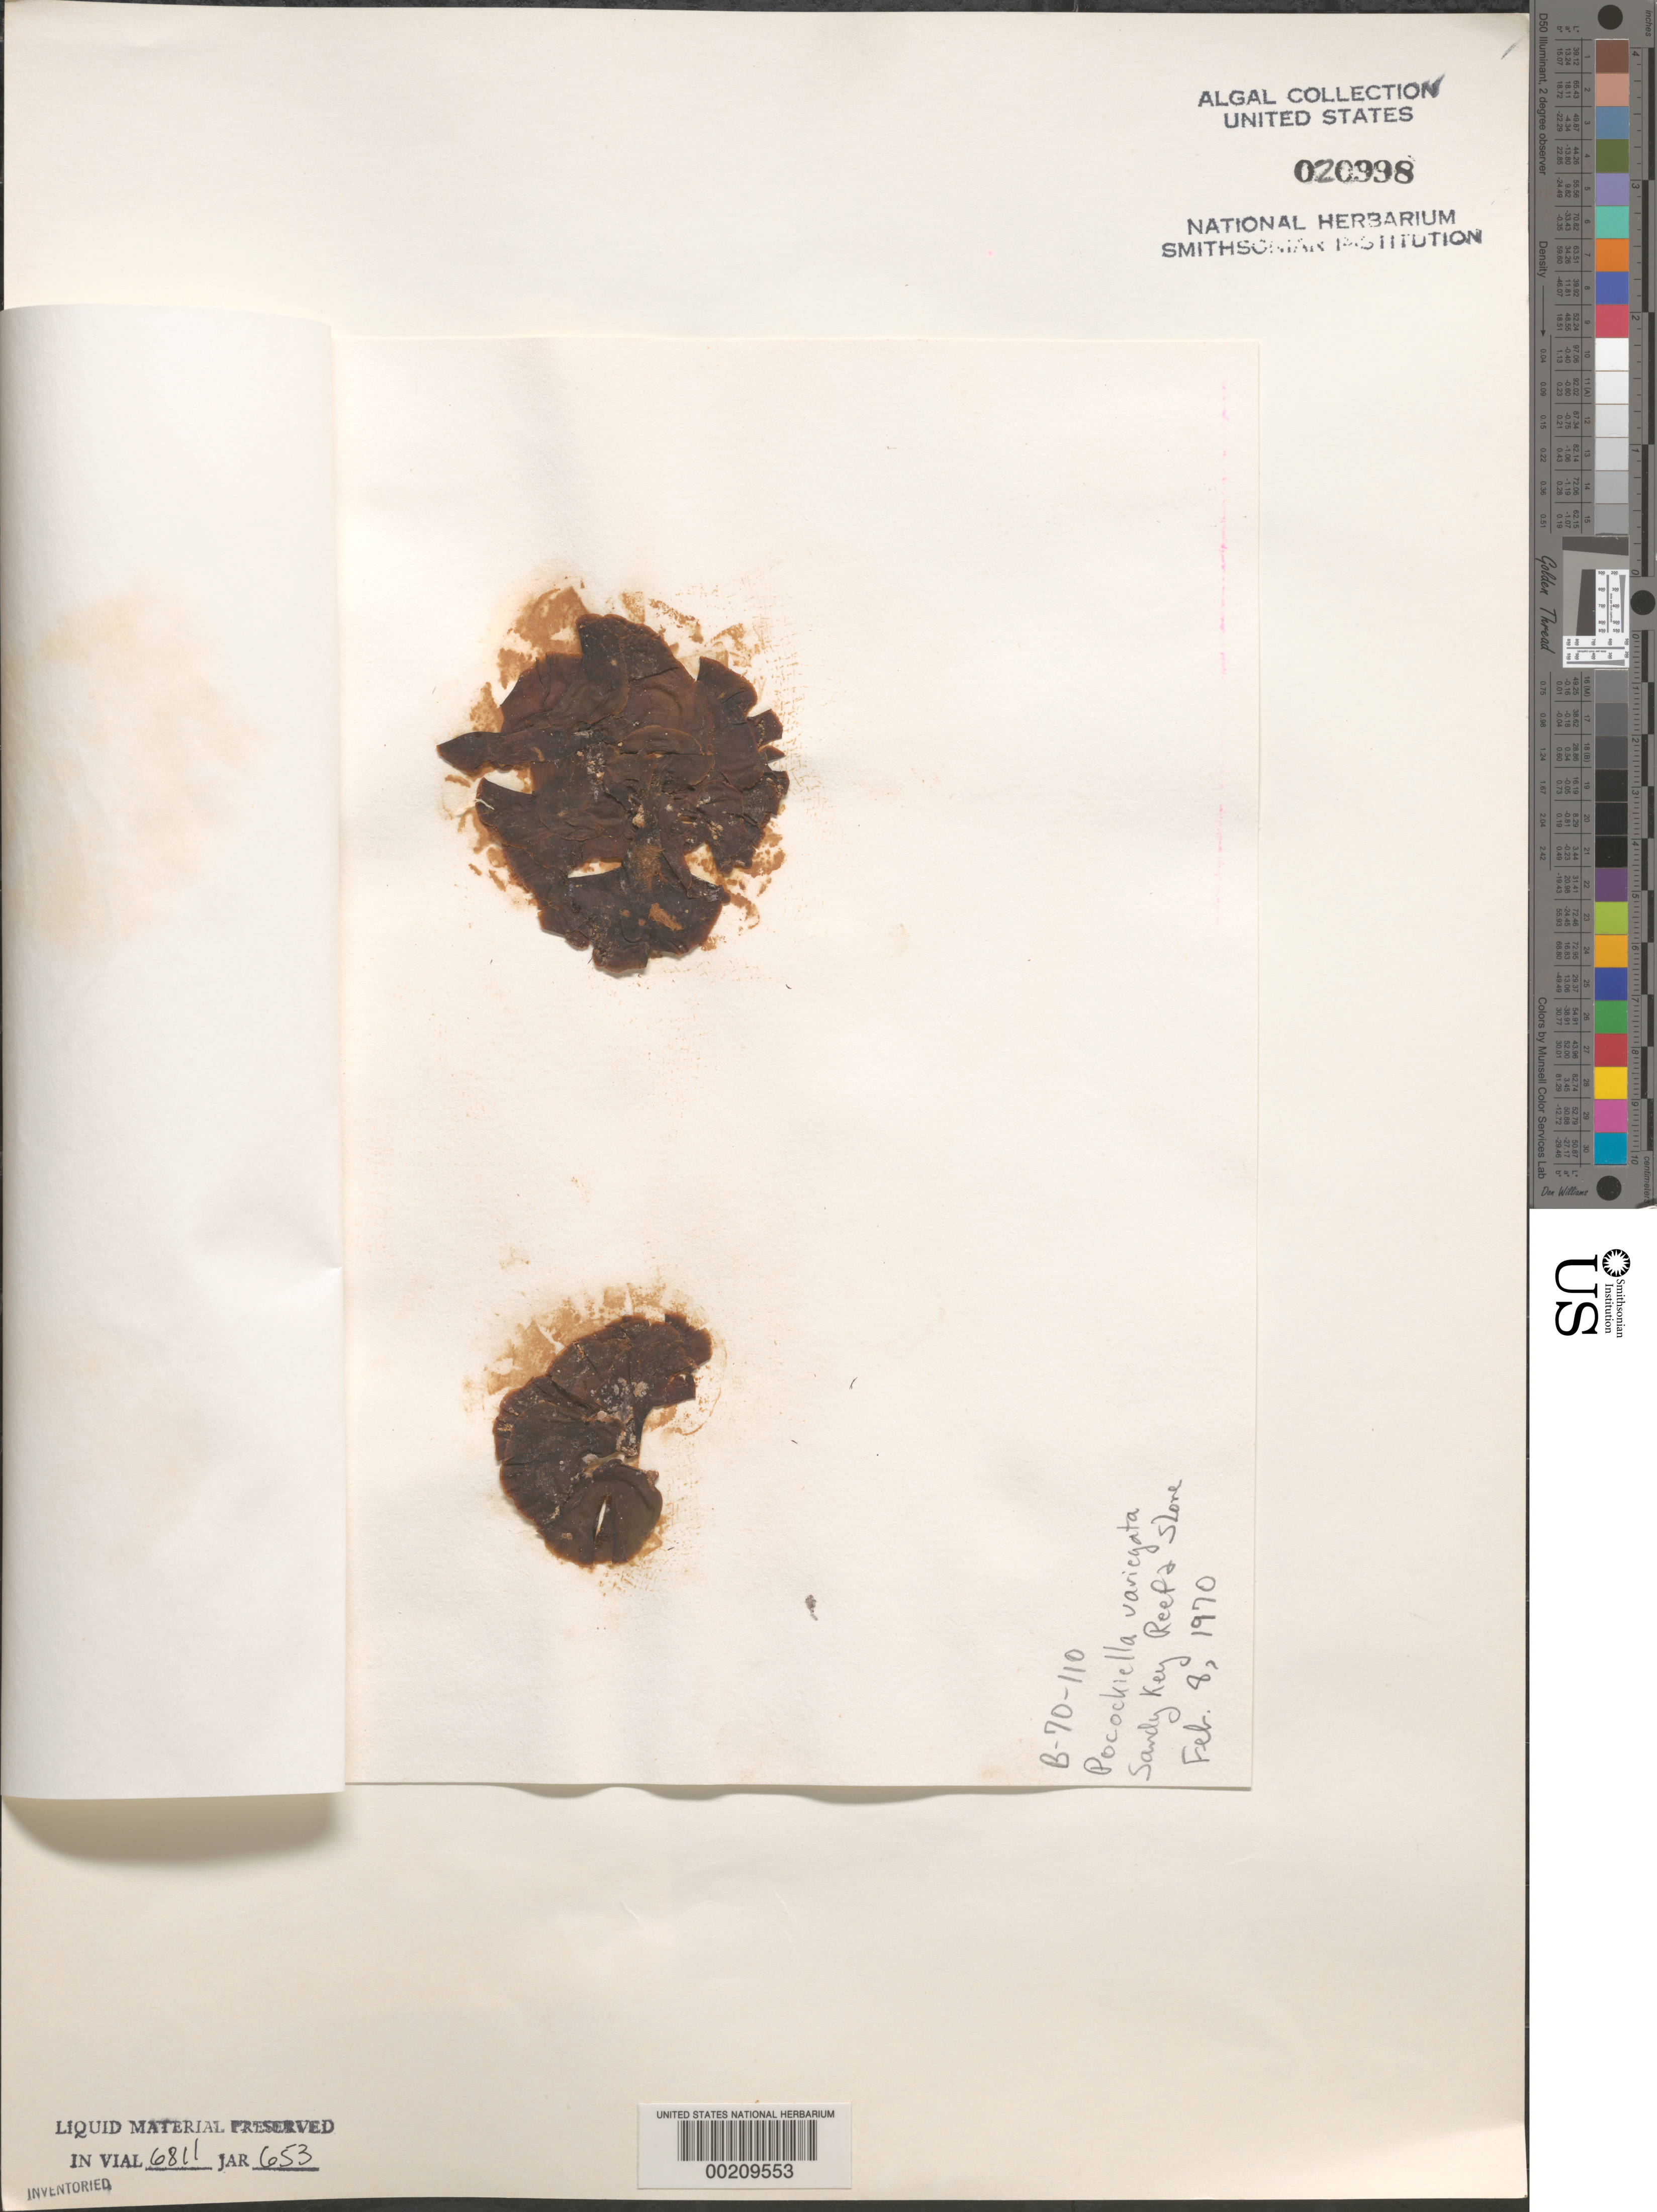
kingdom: Chromista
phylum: Ochrophyta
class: Phaeophyceae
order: Dictyotales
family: Dictyotaceae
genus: Lobophora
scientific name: Lobophora variegata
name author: (J.V.Lamouroux) Womersley & E.C. Oliveira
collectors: E. Friedmann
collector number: B-70-110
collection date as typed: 08 Feb 1970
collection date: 1970-02-08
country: Bahamas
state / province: Abaco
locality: Sandy cay reef, great abaco island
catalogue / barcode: US 20998